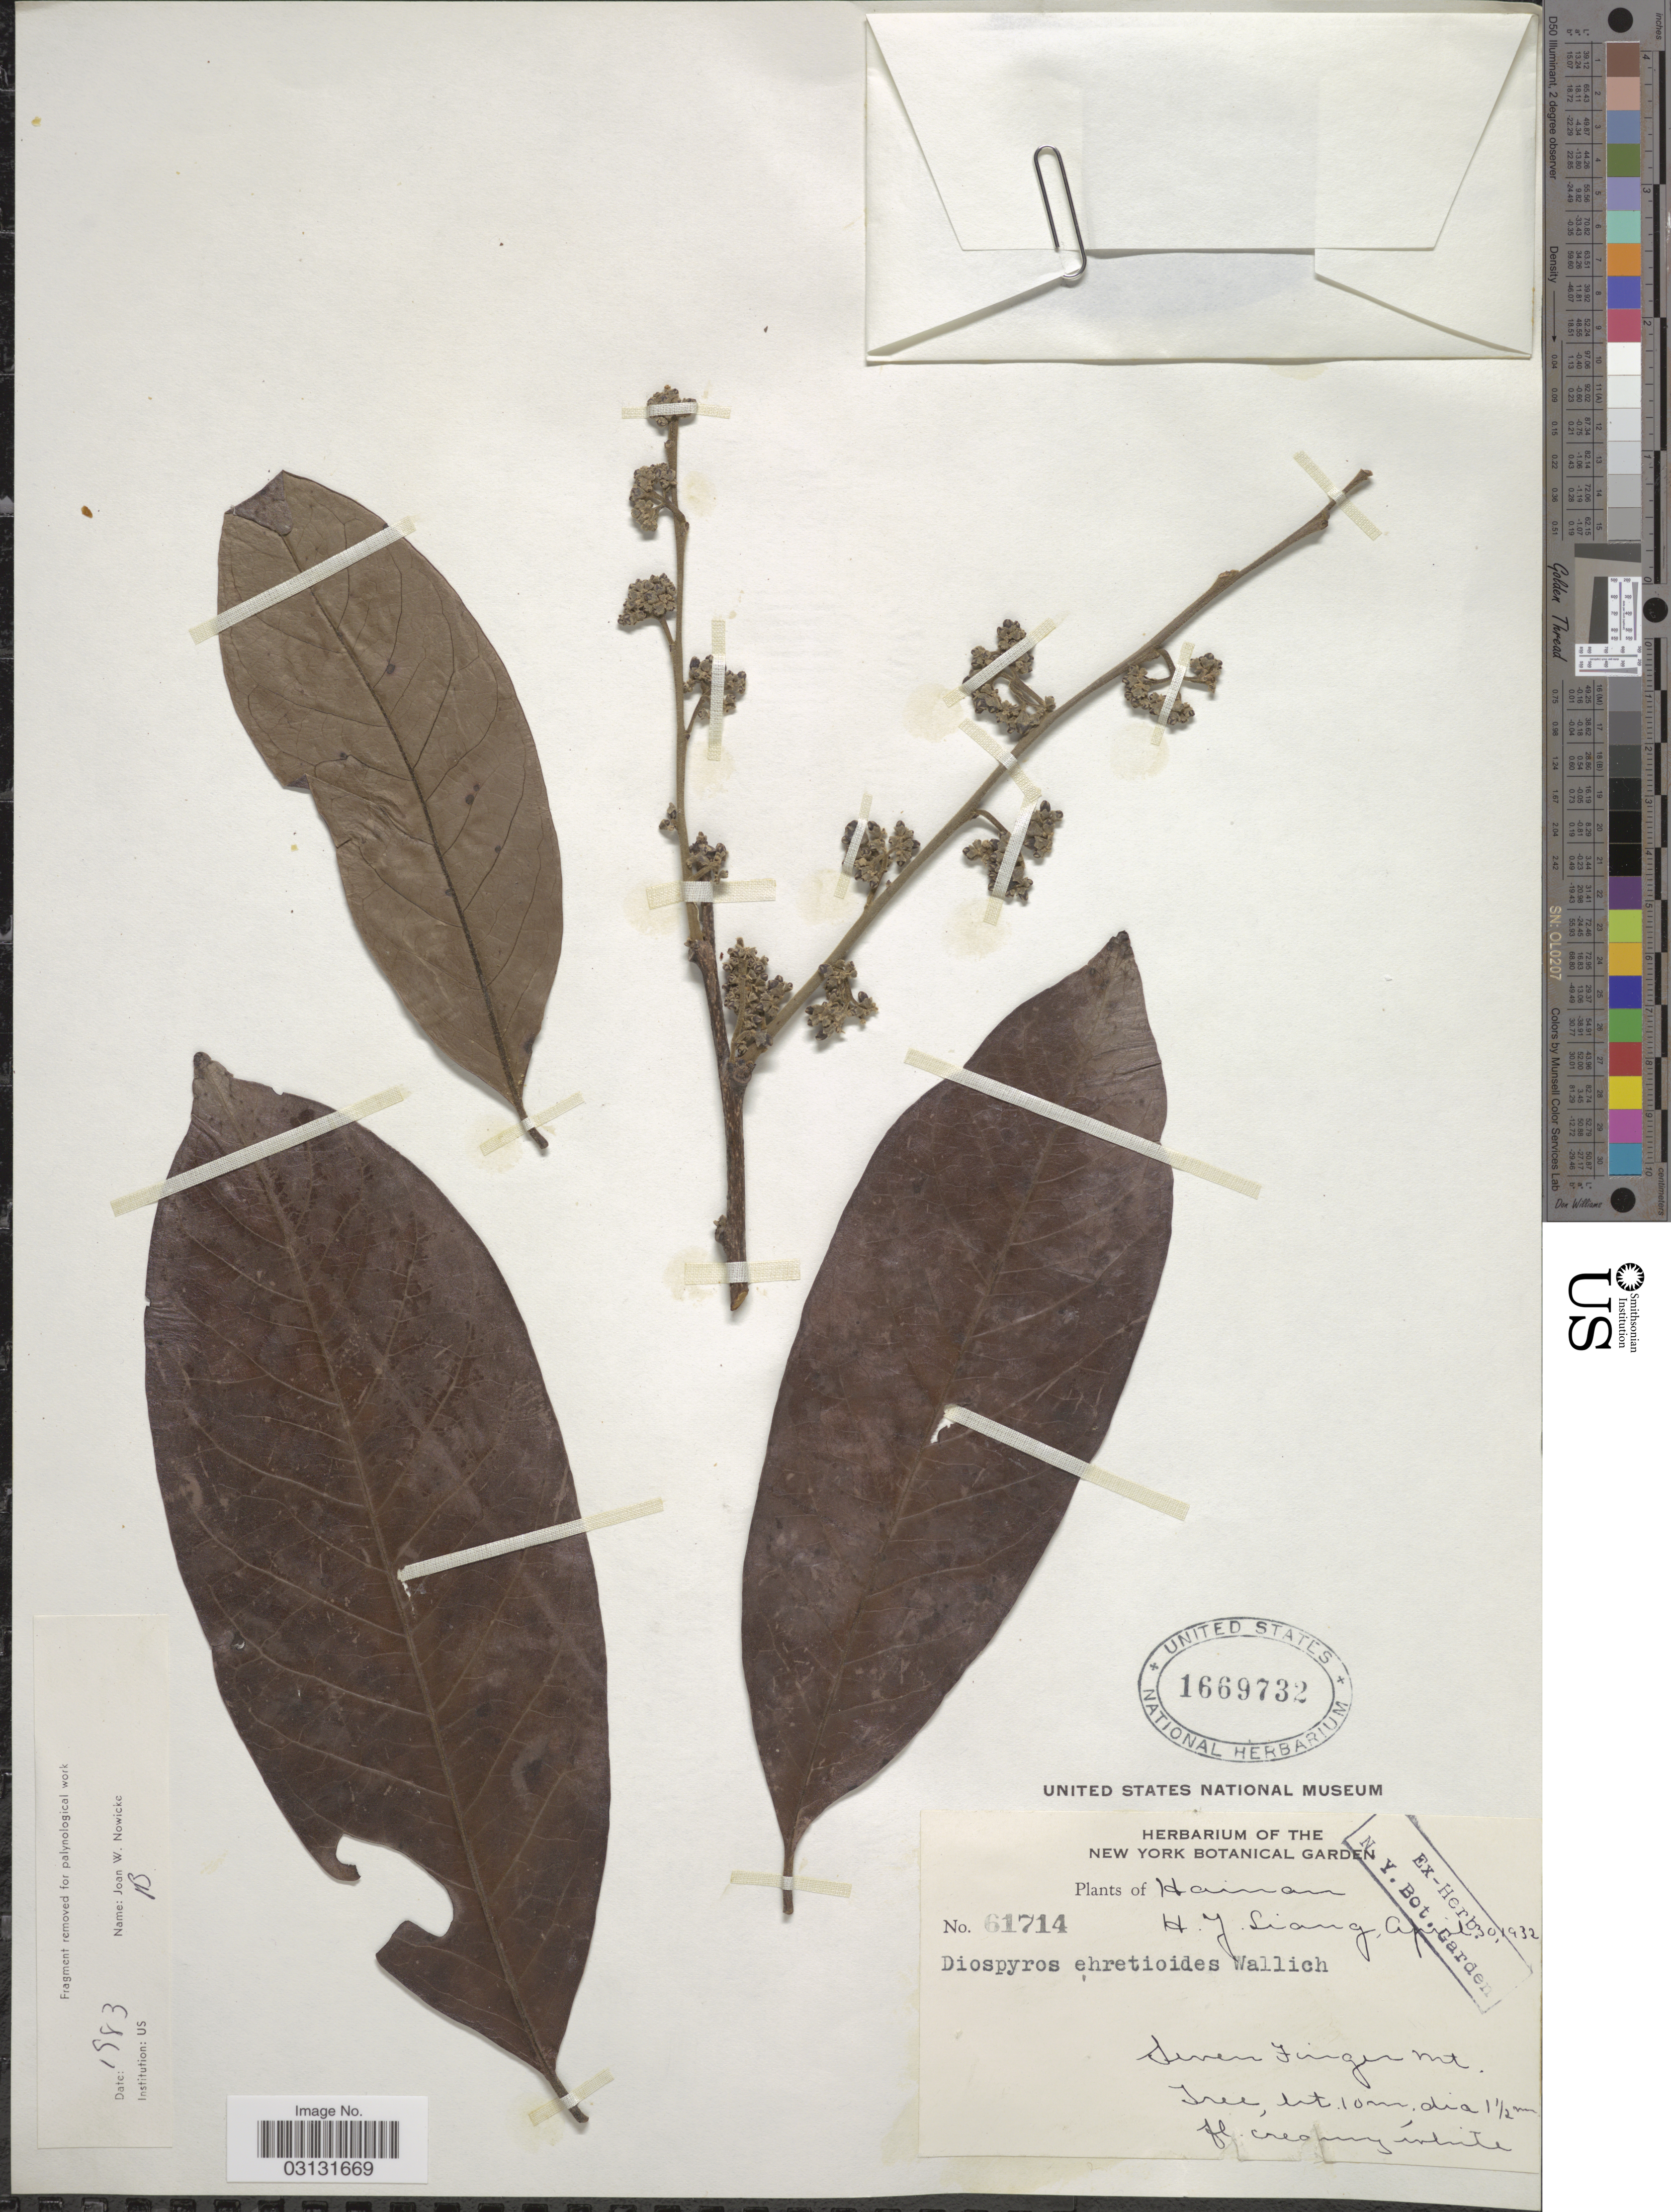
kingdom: Plantae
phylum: Tracheophyta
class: Magnoliopsida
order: Ericales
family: Ebenaceae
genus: Diospyros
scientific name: Diospyros ehretioides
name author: Wall. ex G. Don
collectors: H. Siang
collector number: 61714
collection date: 1932-04-30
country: China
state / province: Hainan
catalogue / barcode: US 1669732